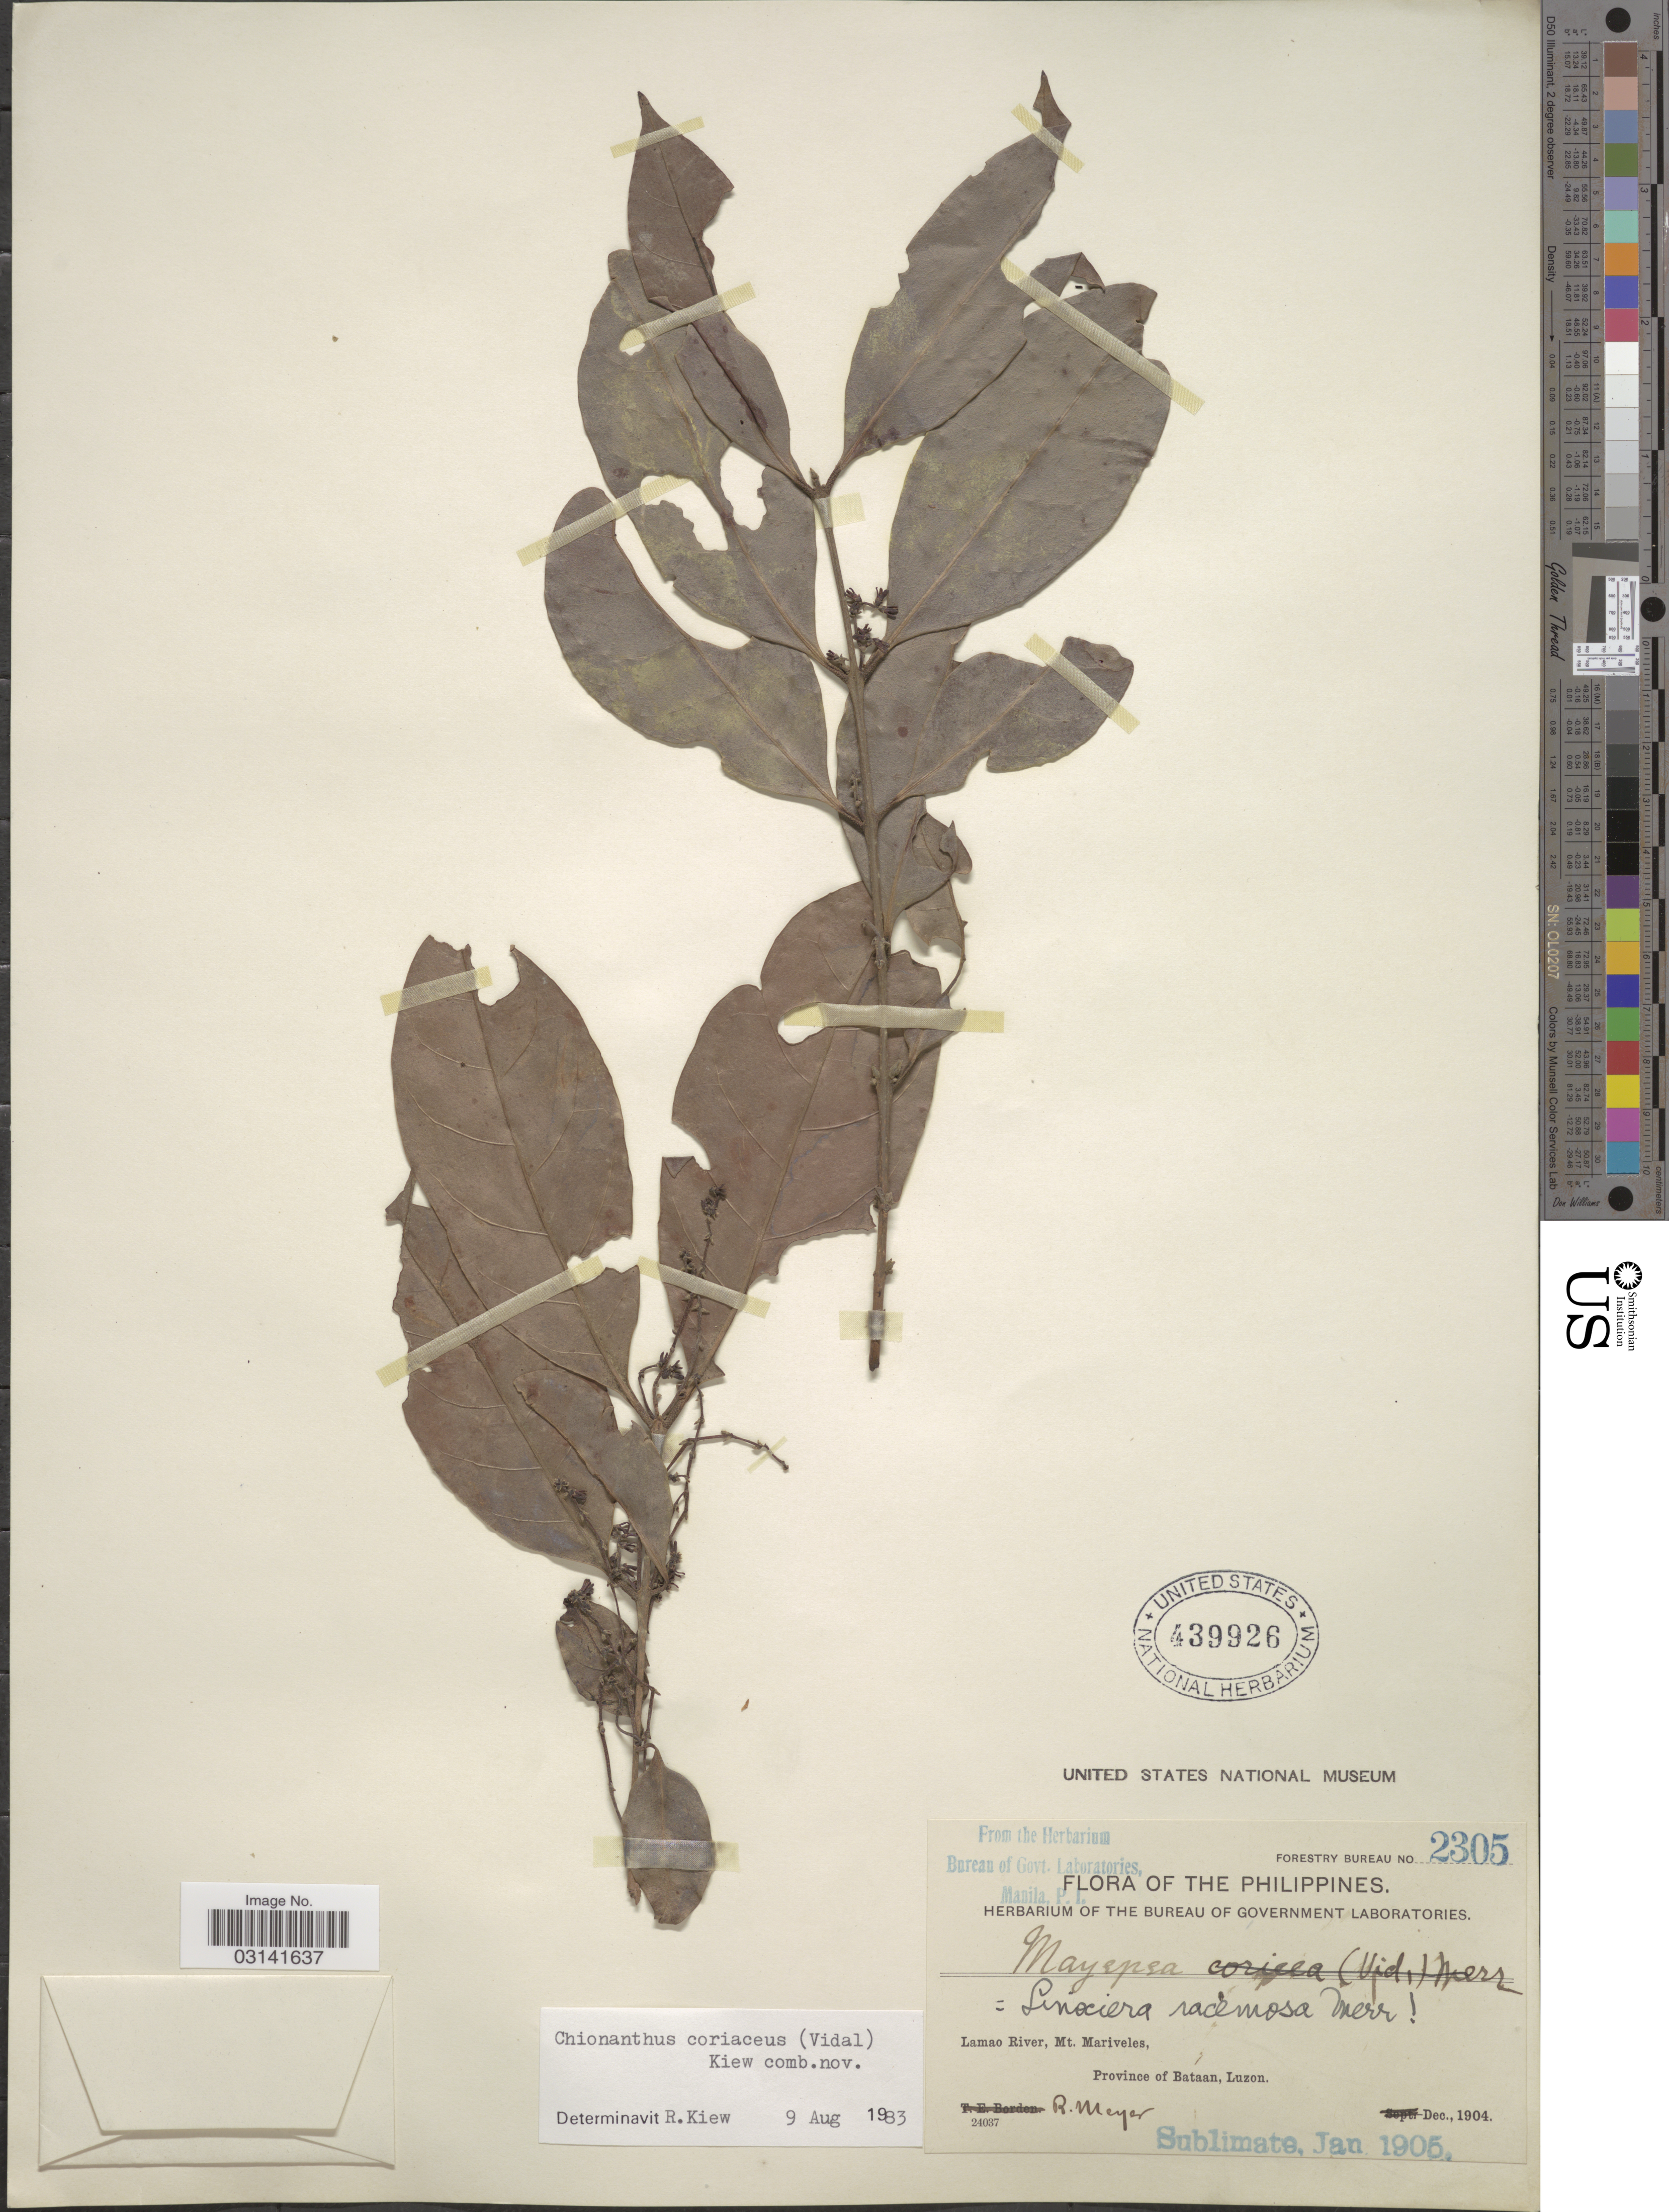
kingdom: Plantae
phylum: Tracheophyta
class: Magnoliopsida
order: Lamiales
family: Oleaceae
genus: Chionanthus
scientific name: Chionanthus coriaceus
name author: (S. Vidal) Y.P. Yang & S.Y. Lu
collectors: R. Meyer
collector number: Forestry Bureau 2305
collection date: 1904-12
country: Philippines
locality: Lamao River, Mt. Mariveles, Province of Bataan, Luzon.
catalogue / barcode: US 439926